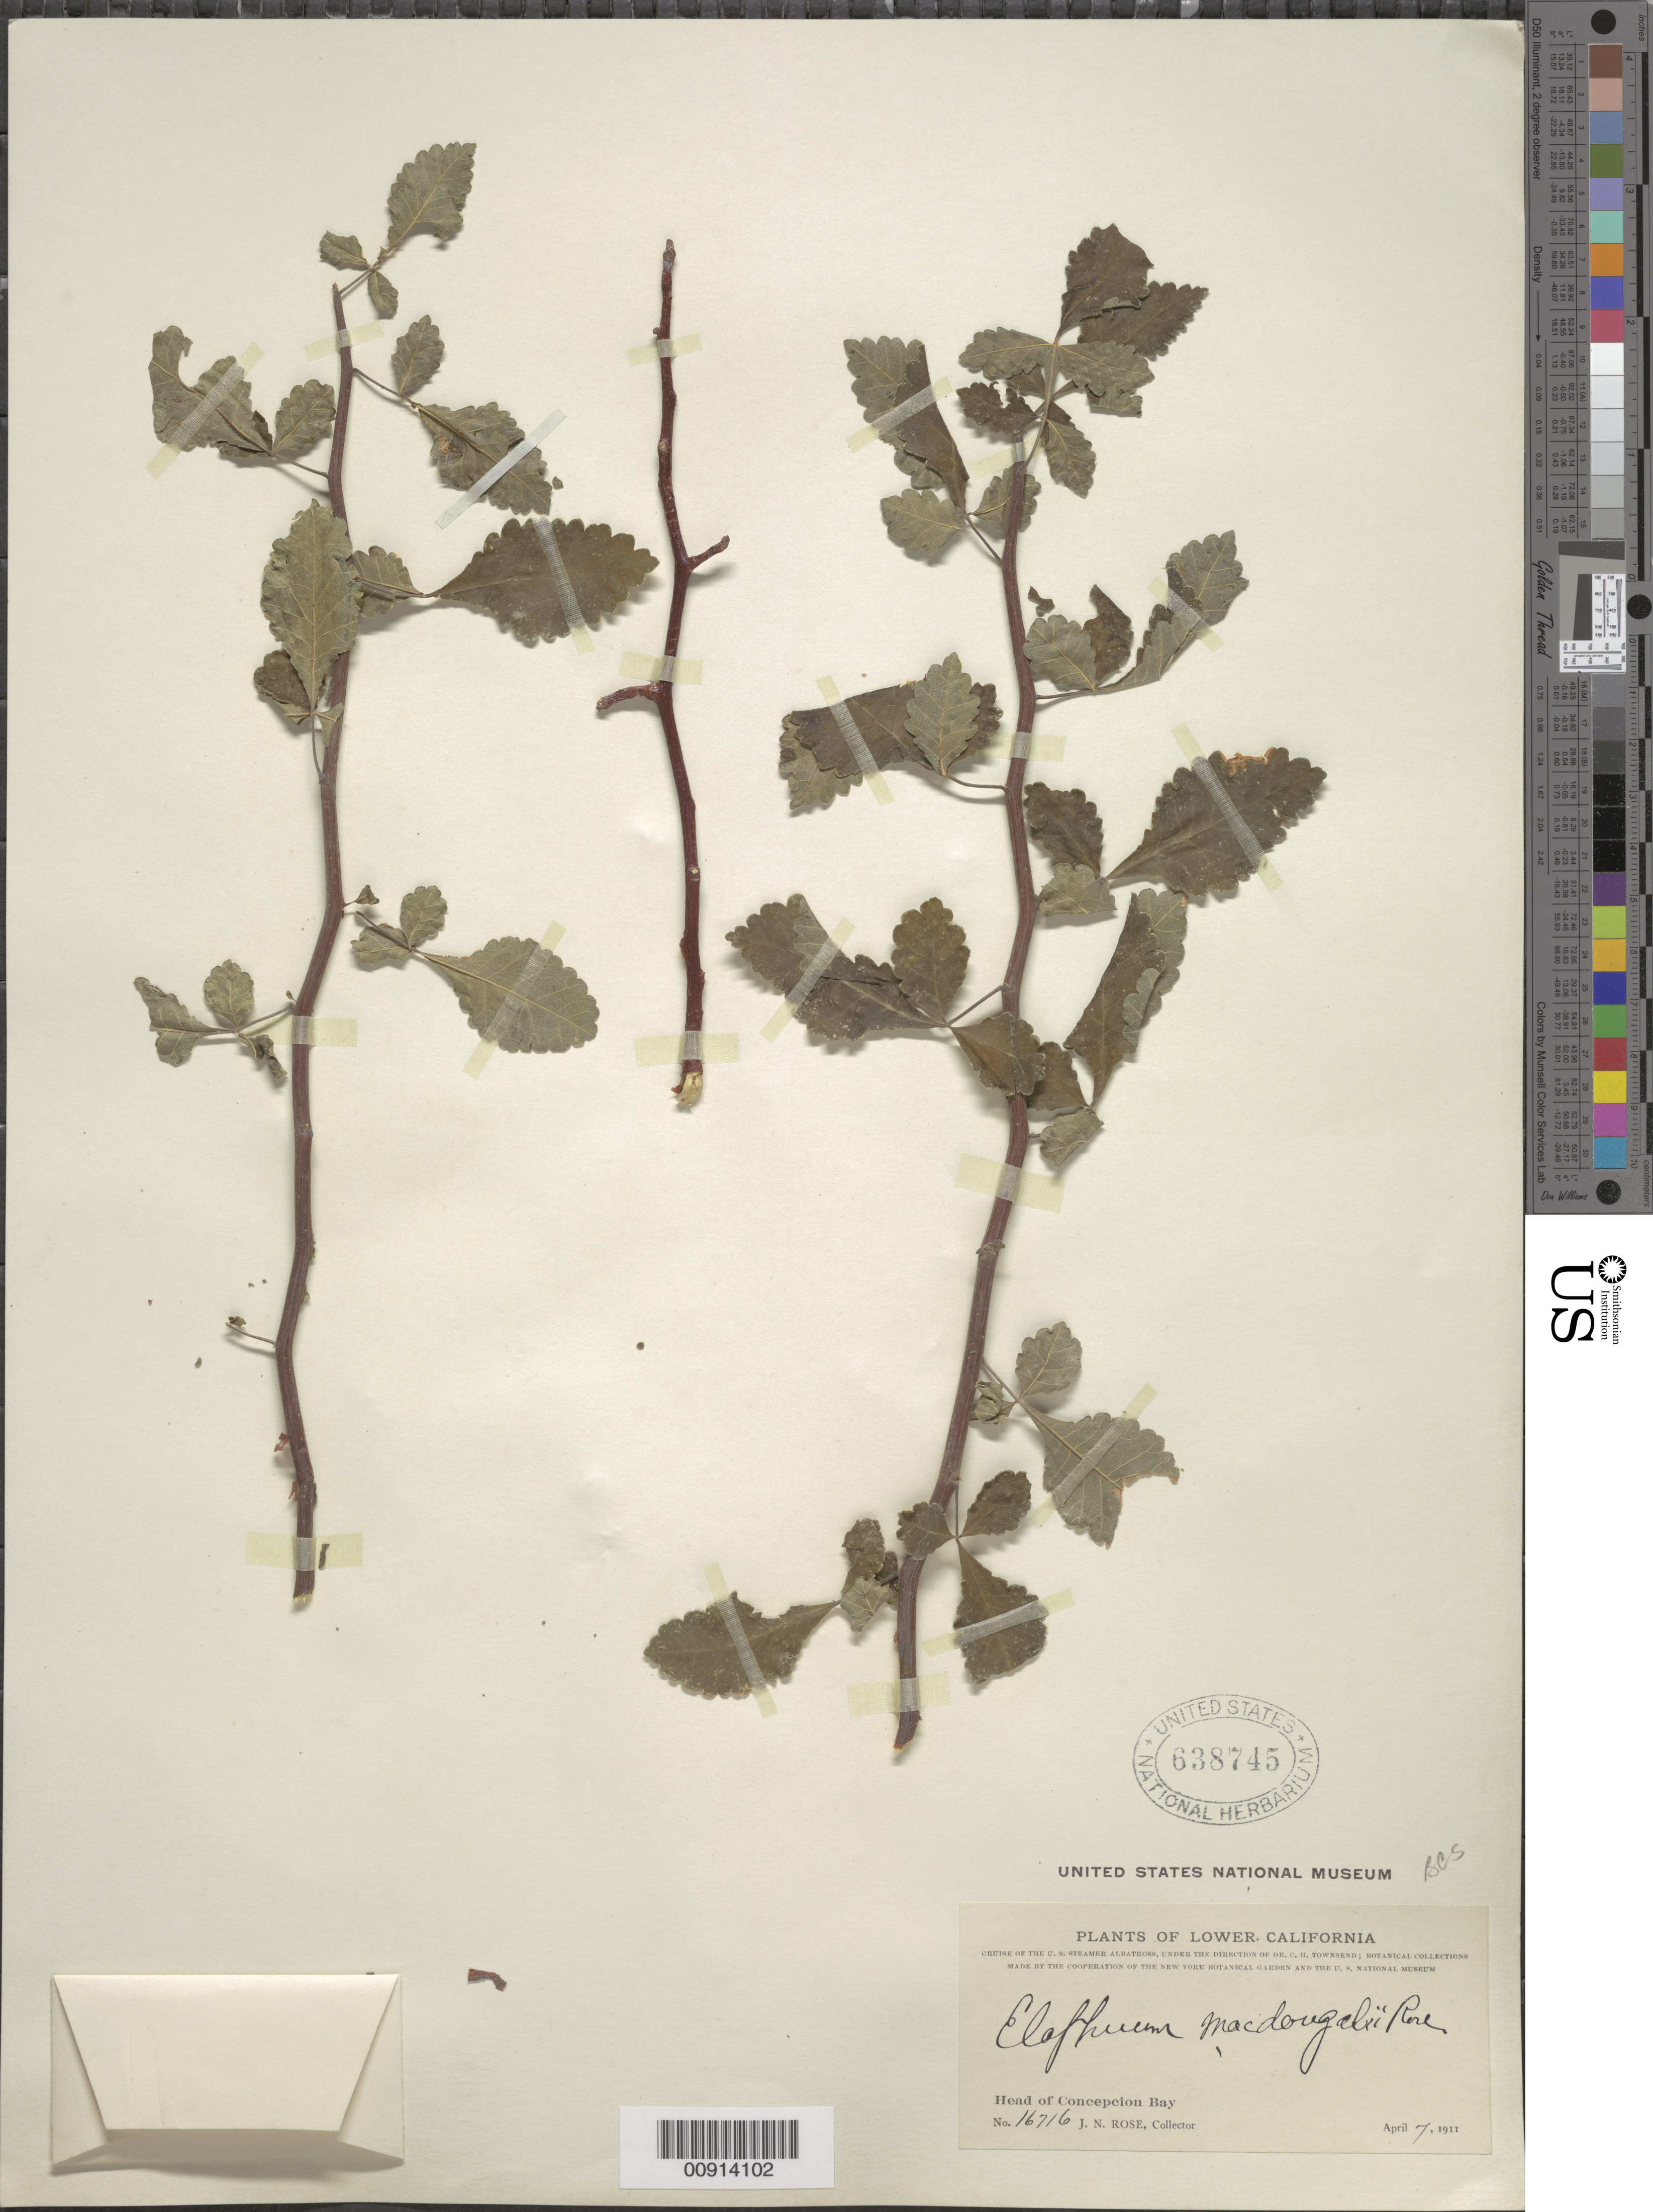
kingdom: Plantae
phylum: Tracheophyta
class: Magnoliopsida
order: Sapindales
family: Burseraceae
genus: Bursera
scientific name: Bursera hindsiana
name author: (Benth.) Engl.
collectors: J. N. Rose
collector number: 16716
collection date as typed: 07 Apr 1911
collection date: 1911-04-07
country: Mexico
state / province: Baja California Sur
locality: Head of Concepción Bay, Lower California.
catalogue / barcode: US 638745